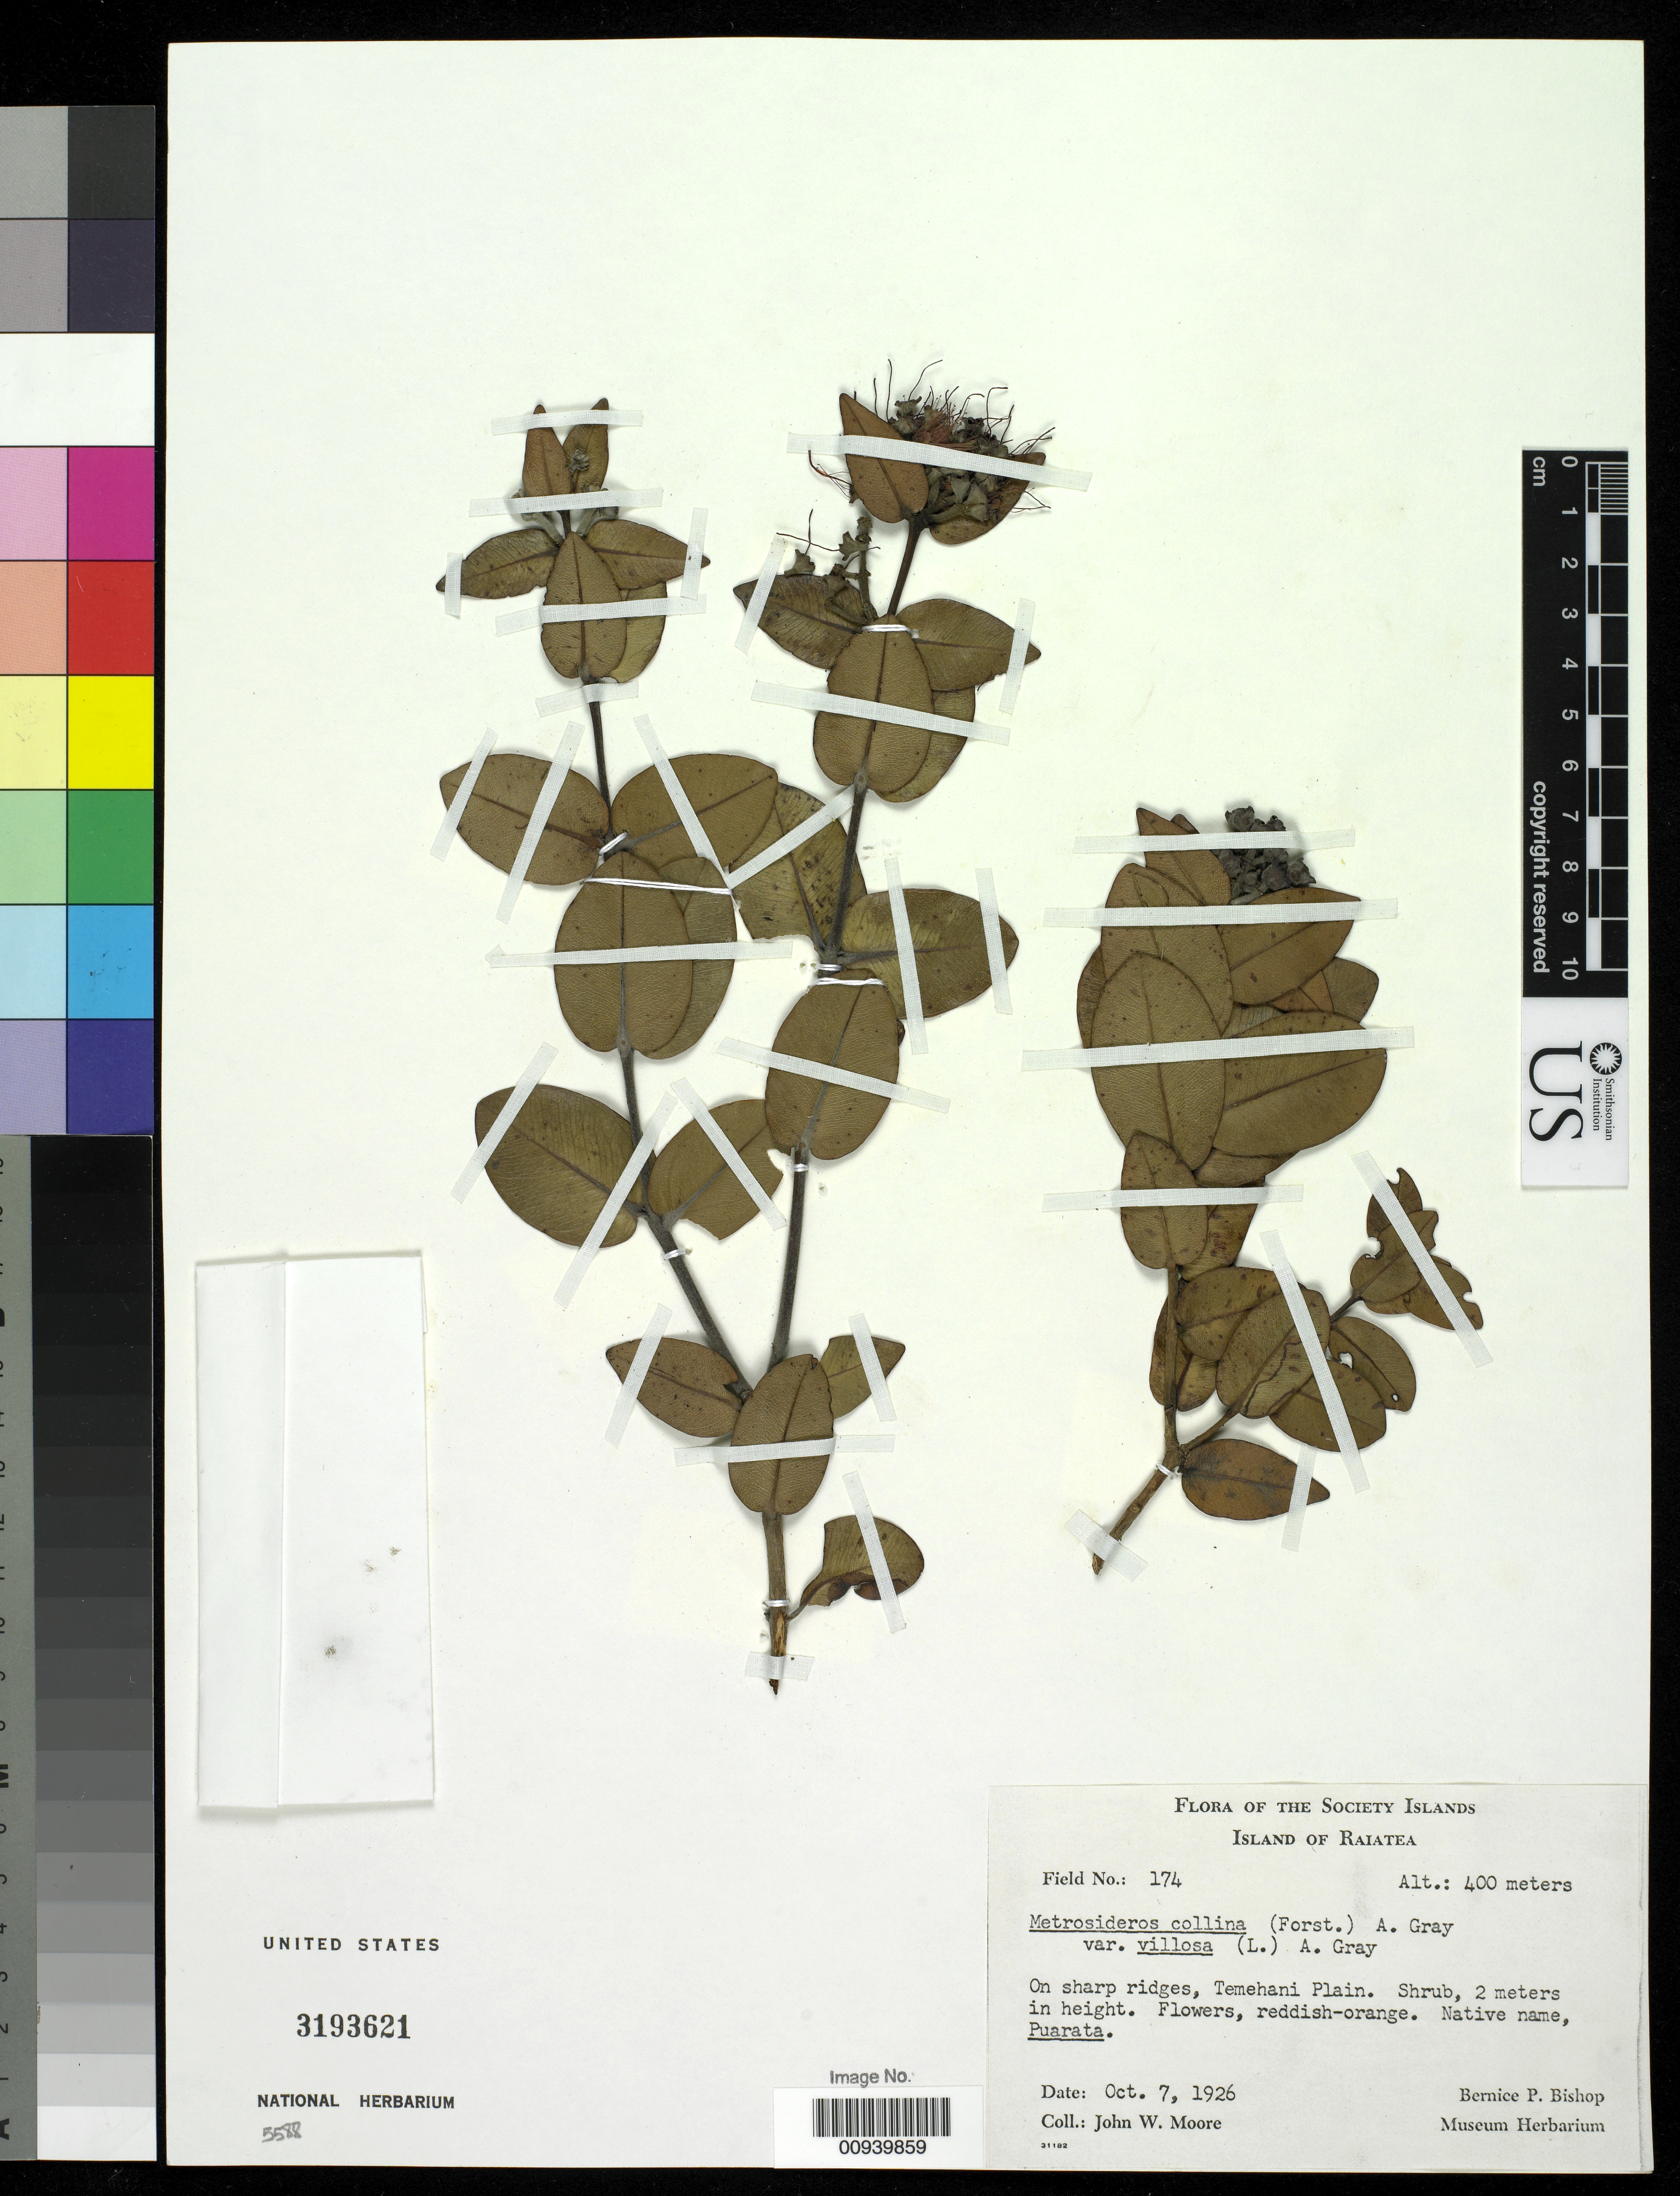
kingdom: Plantae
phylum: Tracheophyta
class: Magnoliopsida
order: Myrtales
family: Myrtaceae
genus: Metrosideros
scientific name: Metrosideros collina var. villosa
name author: (L. f.) A. Gray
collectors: J. W. Moore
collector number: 174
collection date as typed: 07 Oct 1926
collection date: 1926-10-07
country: French Polynesia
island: Raiatea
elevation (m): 400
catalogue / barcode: US 3193621